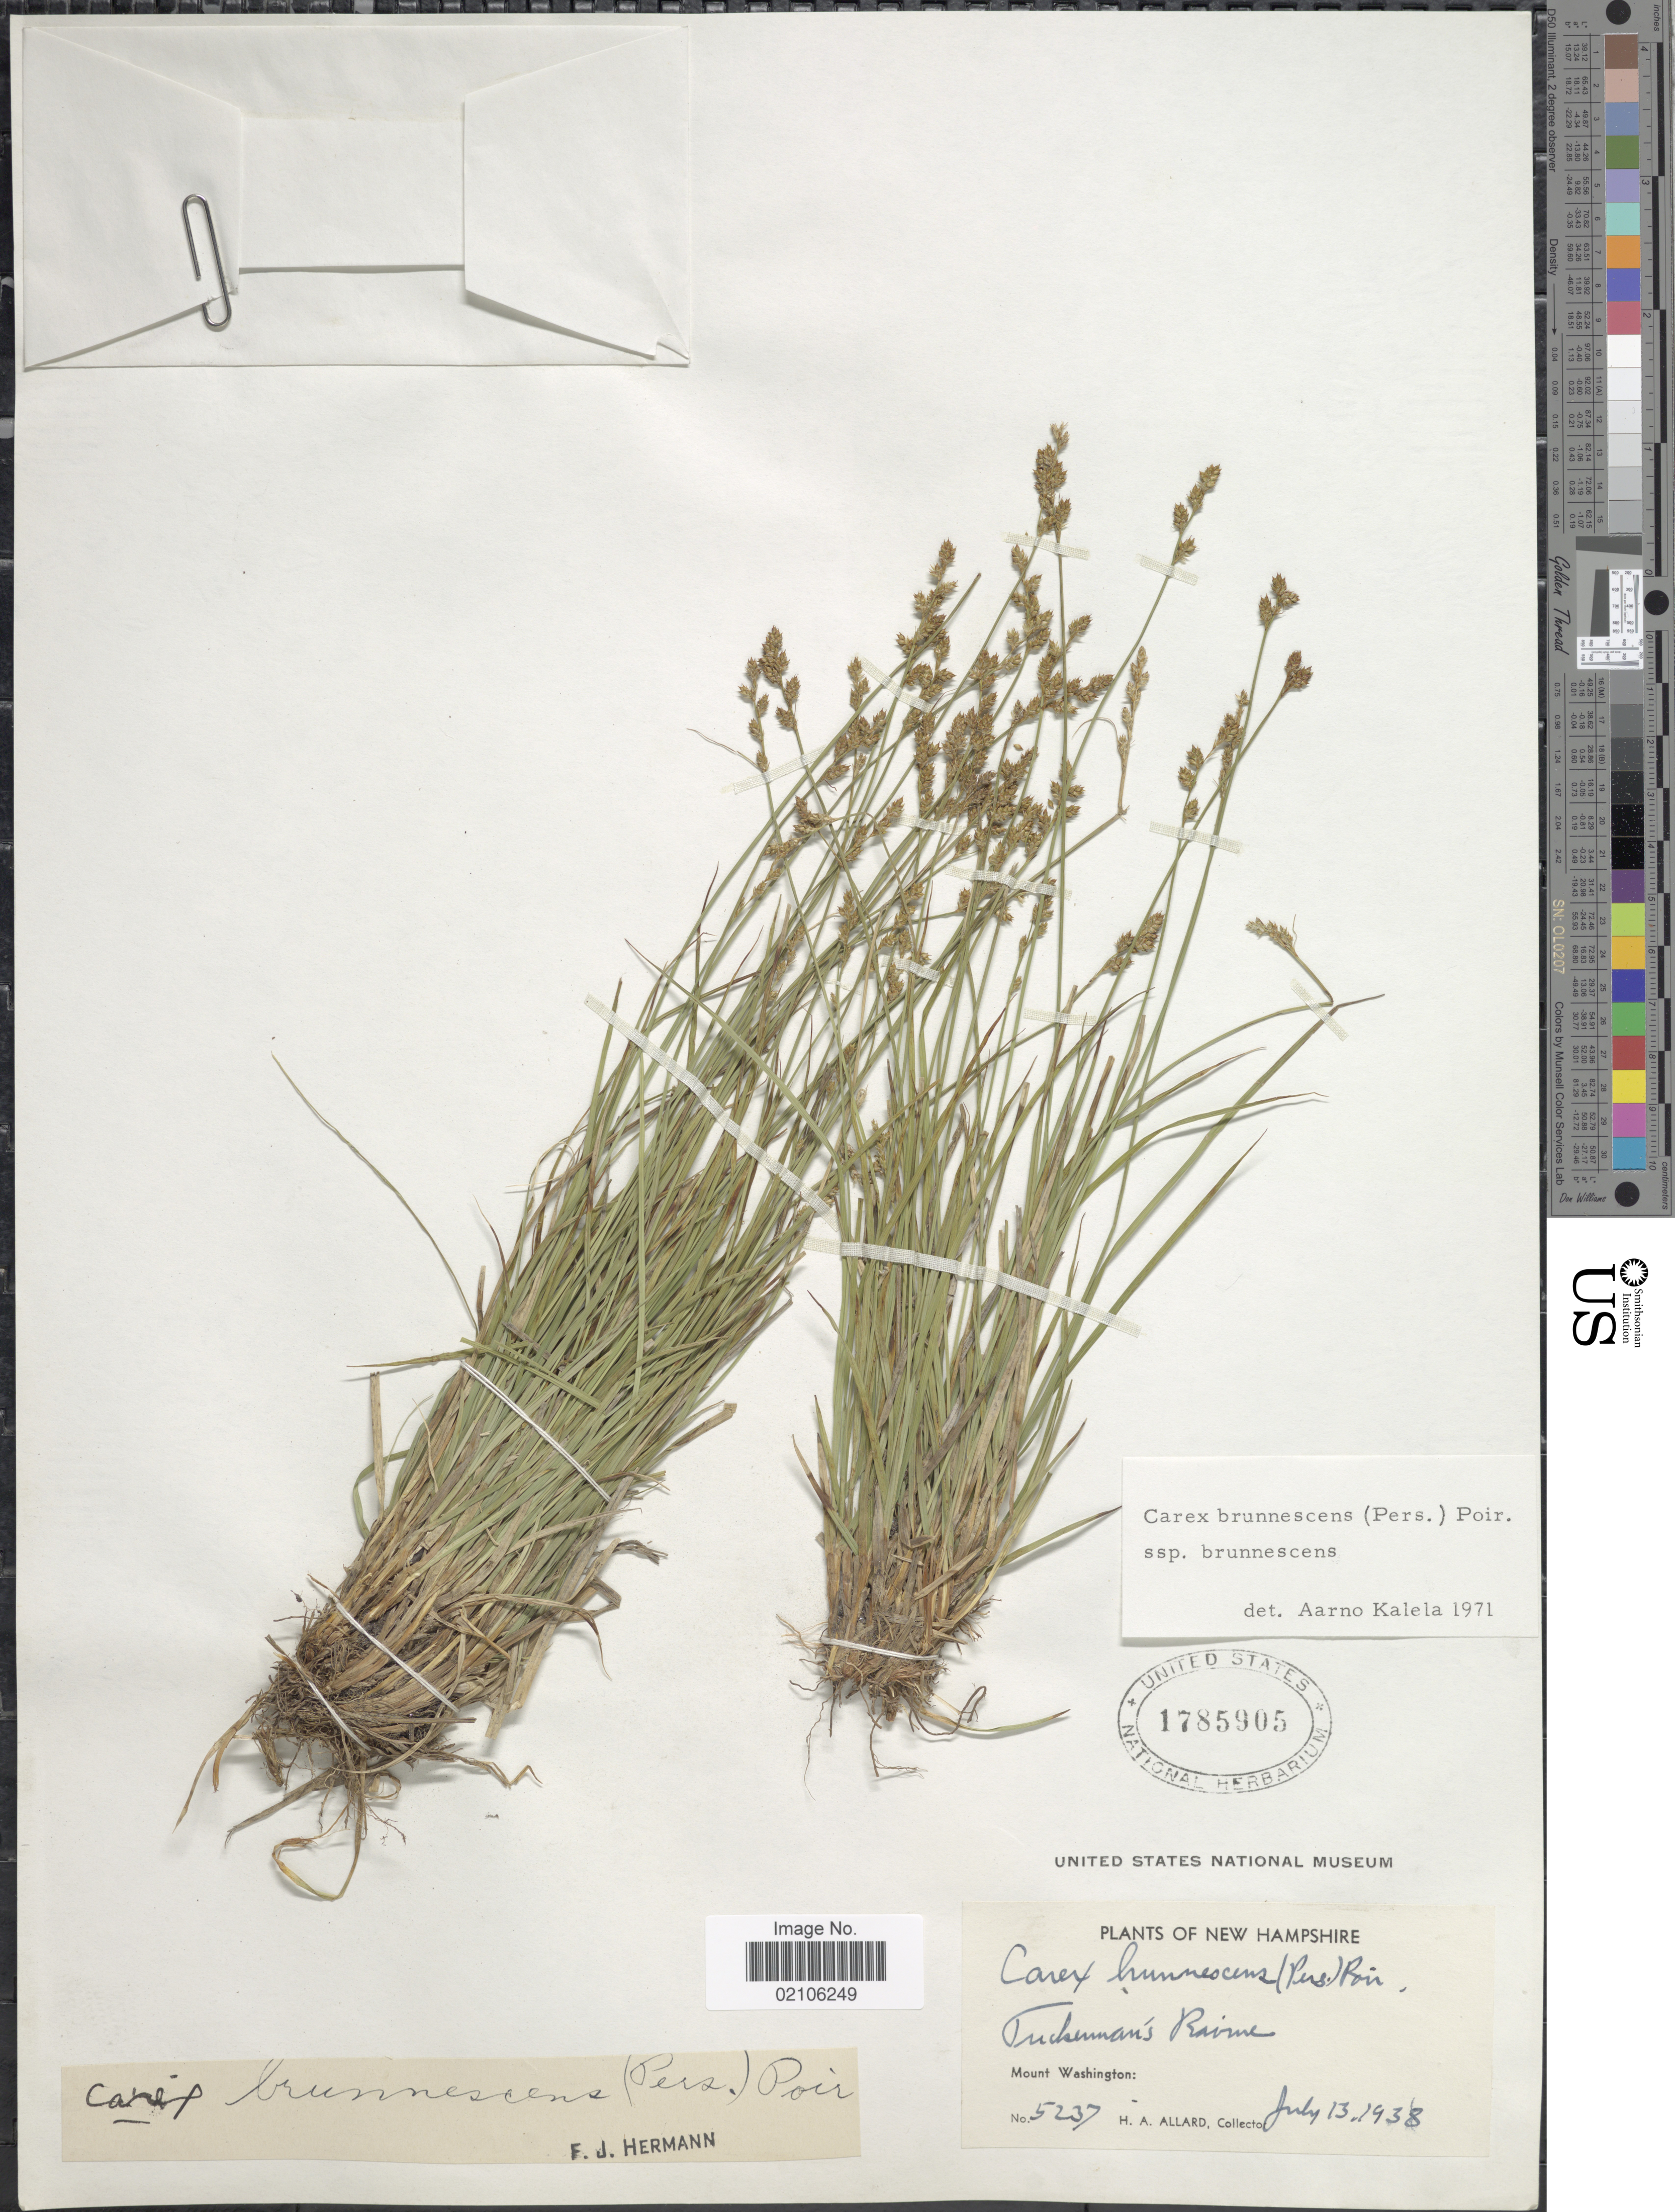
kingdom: Plantae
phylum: Tracheophyta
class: Liliopsida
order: Poales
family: Cyperaceae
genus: Carex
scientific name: Carex brunnescens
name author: (Pers.) Poir.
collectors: H. A. Allard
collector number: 5237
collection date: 1938-07-13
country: United States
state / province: New Hampshire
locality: Tucherman's Ravine, Mount Washington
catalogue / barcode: US 1785905